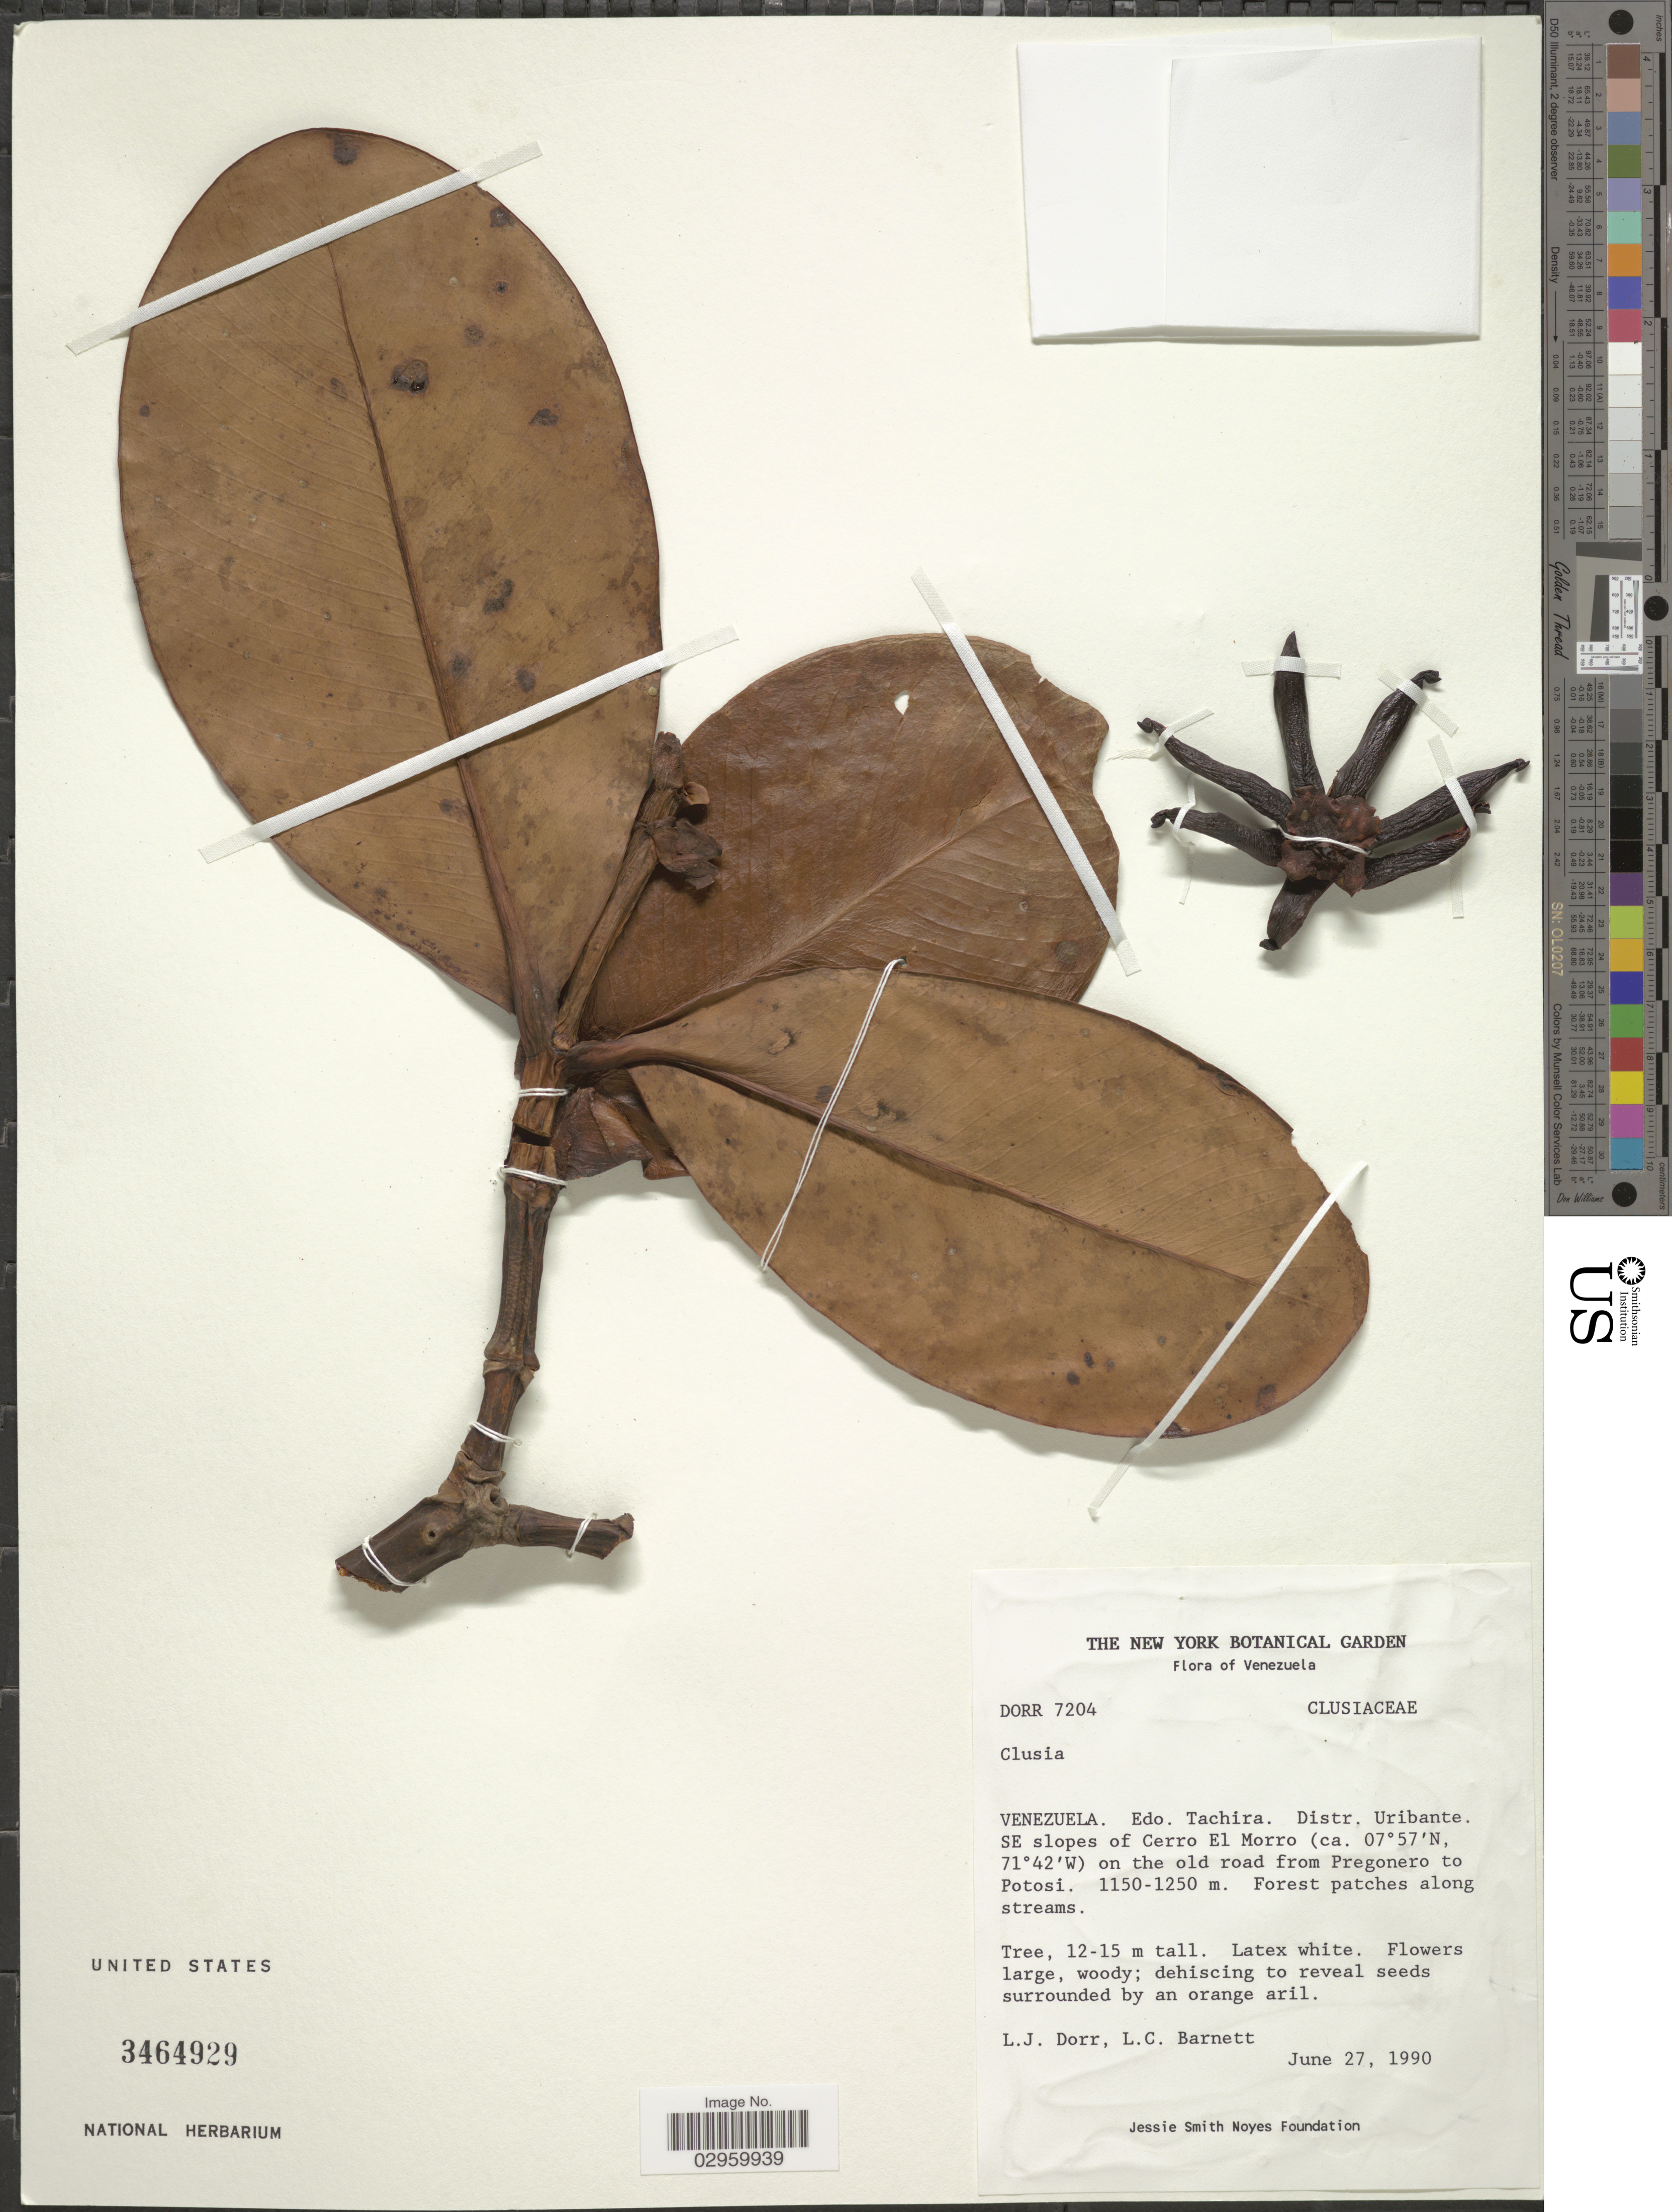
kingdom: Plantae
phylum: Tracheophyta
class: Magnoliopsida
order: Malpighiales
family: Clusiaceae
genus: Clusia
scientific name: Clusia sp.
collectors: L. J. Dorr & L. C. Barnett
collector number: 7204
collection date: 1990-06-27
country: Venezuela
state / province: Táchira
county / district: Uribante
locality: SE slopes of Cerro El Morro on the old road from Pregonero to Potosi.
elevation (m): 1150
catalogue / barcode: US 3464929